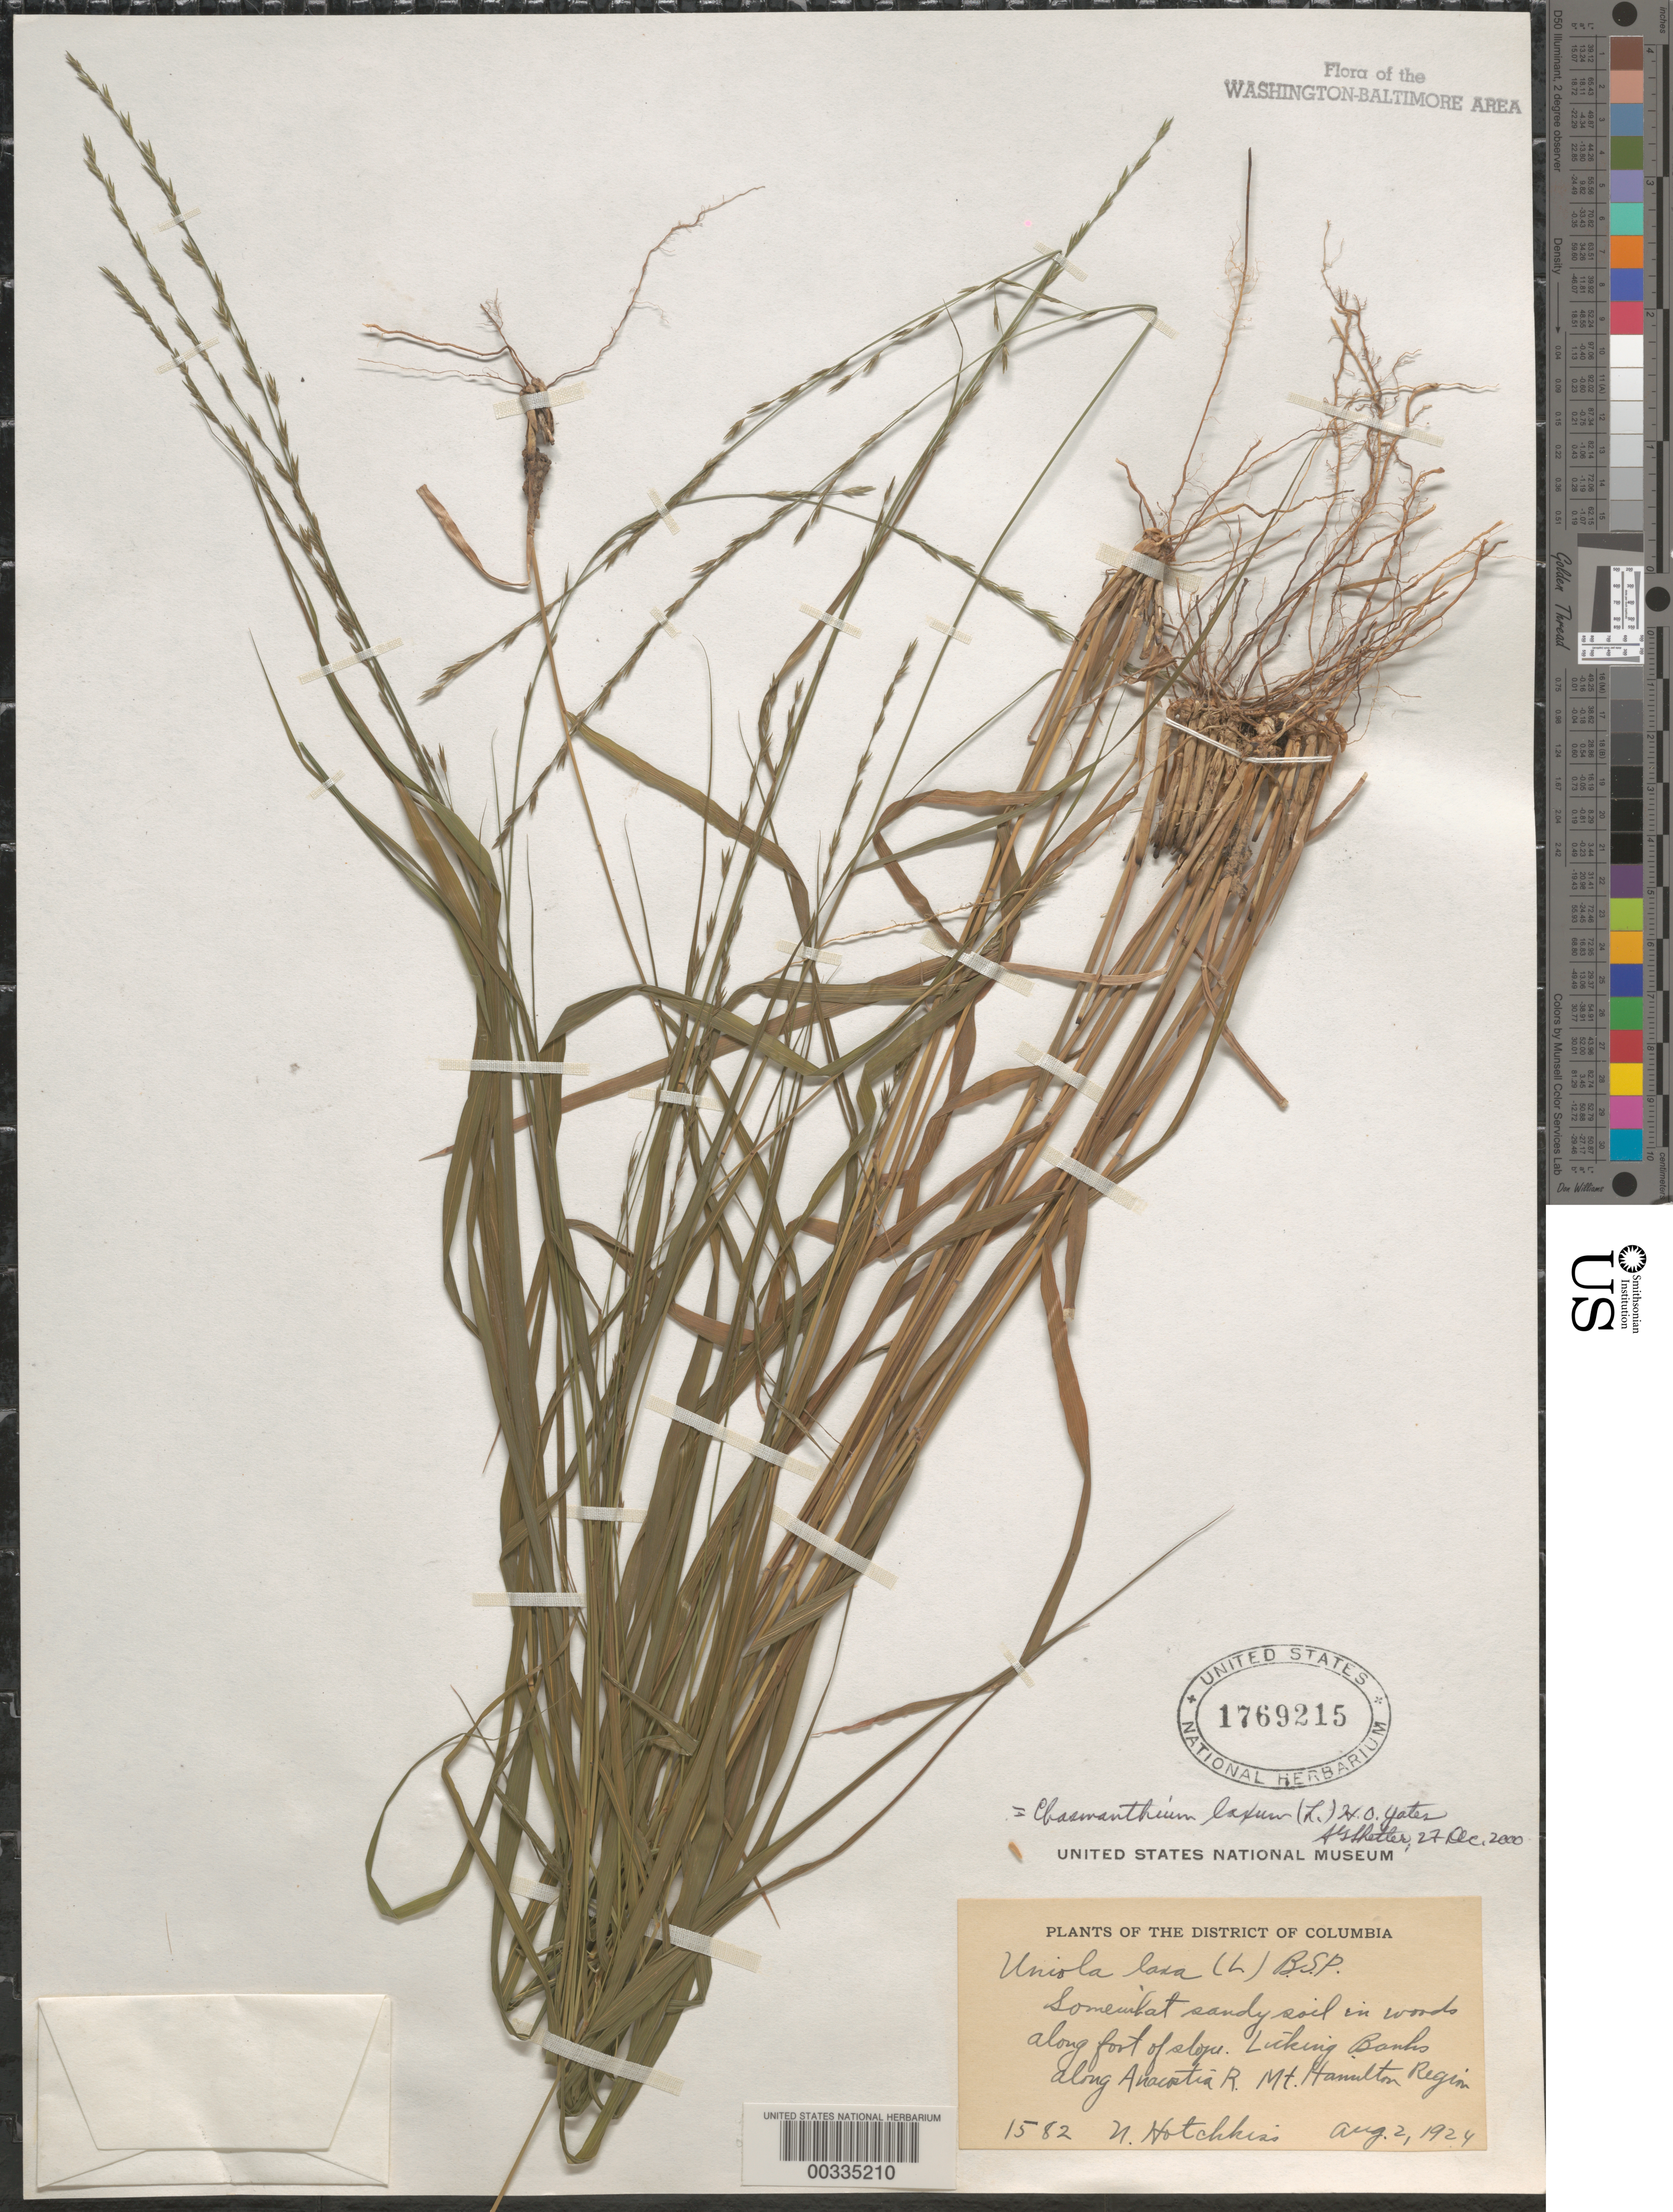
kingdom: Plantae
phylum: Tracheophyta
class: Liliopsida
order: Poales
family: Poaceae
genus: Chasmanthium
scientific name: Chasmanthium laxum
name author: (L.) H.O. Yates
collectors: N. Hotchkiss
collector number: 1582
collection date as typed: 02 Aug 1924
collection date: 1924-08-02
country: United States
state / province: District of Columbia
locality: Licking Banks Anacostia River, Mount Hamilton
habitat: Sandy sandy soil in woods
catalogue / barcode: US 1769215